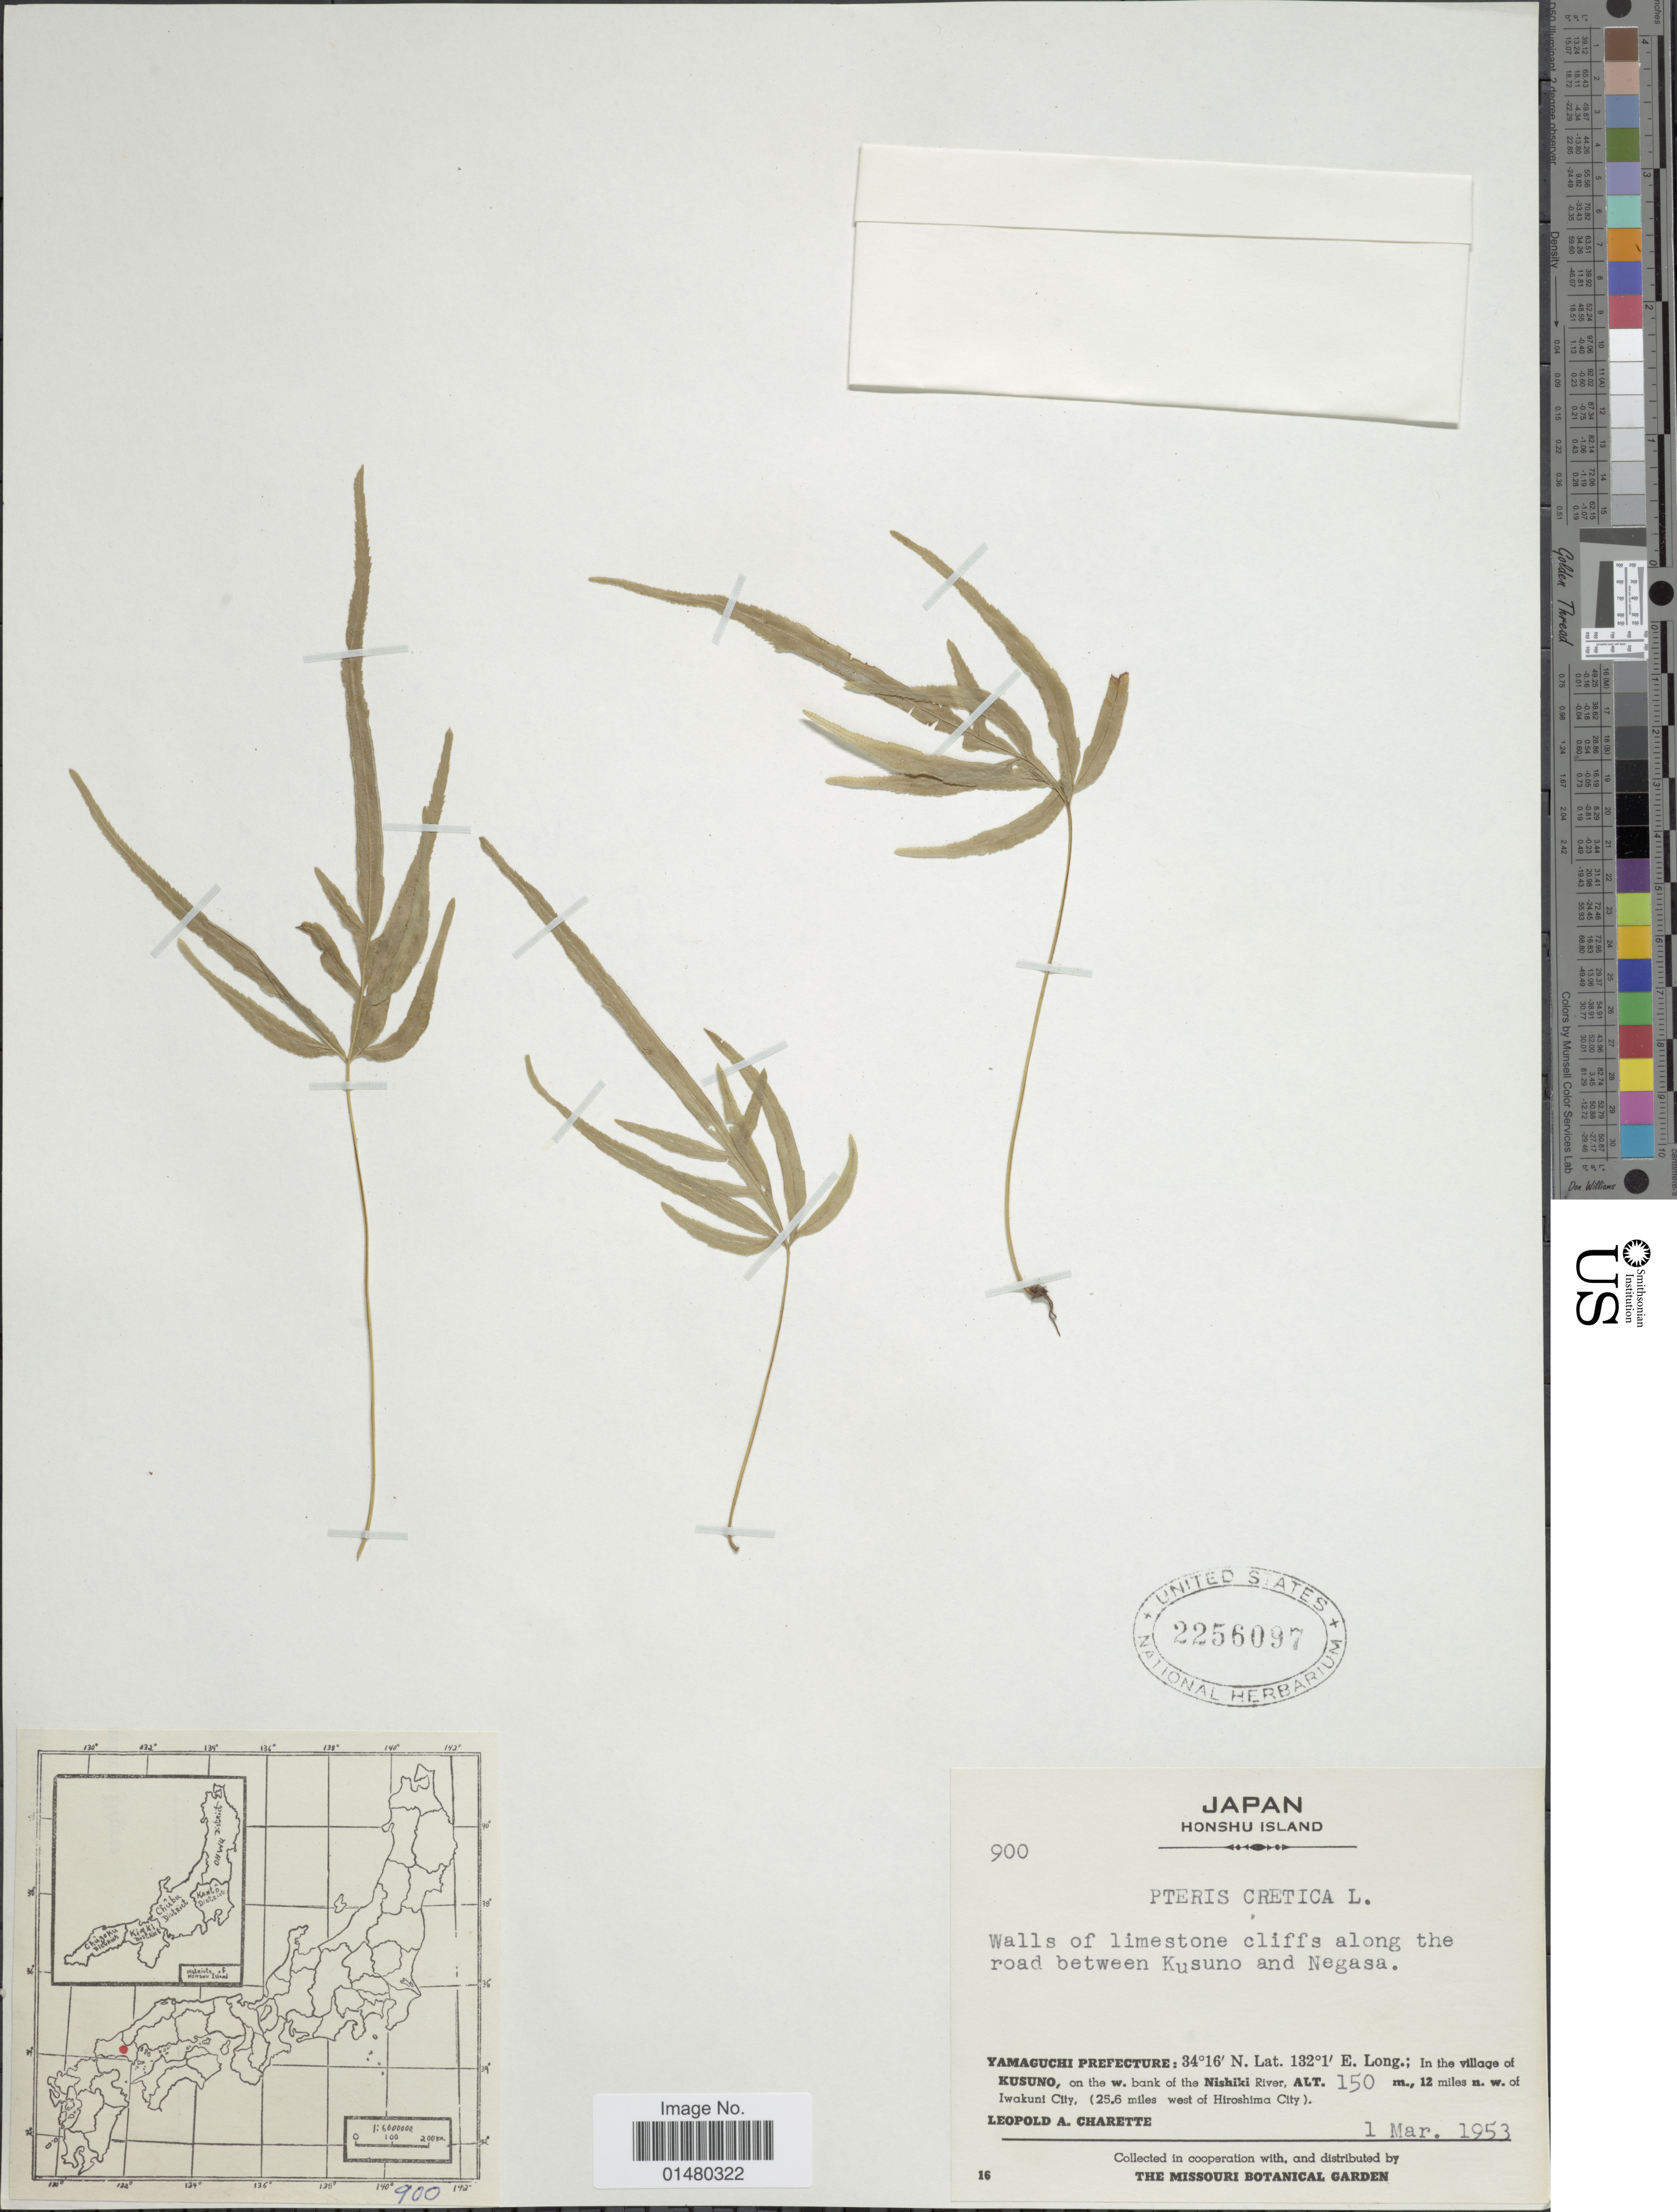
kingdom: Plantae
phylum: Tracheophyta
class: Polypodiopsida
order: Polypodiales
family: Pteridaceae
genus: Pteris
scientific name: Pteris cretica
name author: L.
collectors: L. A. Charette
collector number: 900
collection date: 1953-01-01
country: Japan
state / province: Yamaguti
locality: Honshu Island, Yamaguchi Prefecture: In the village of Kusuno, on the w. bank of the Nishiki River, 12 mles n.w of Iwakuni City, (25.6 miles west of Hiroshima City)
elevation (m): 150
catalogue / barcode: US 2256097